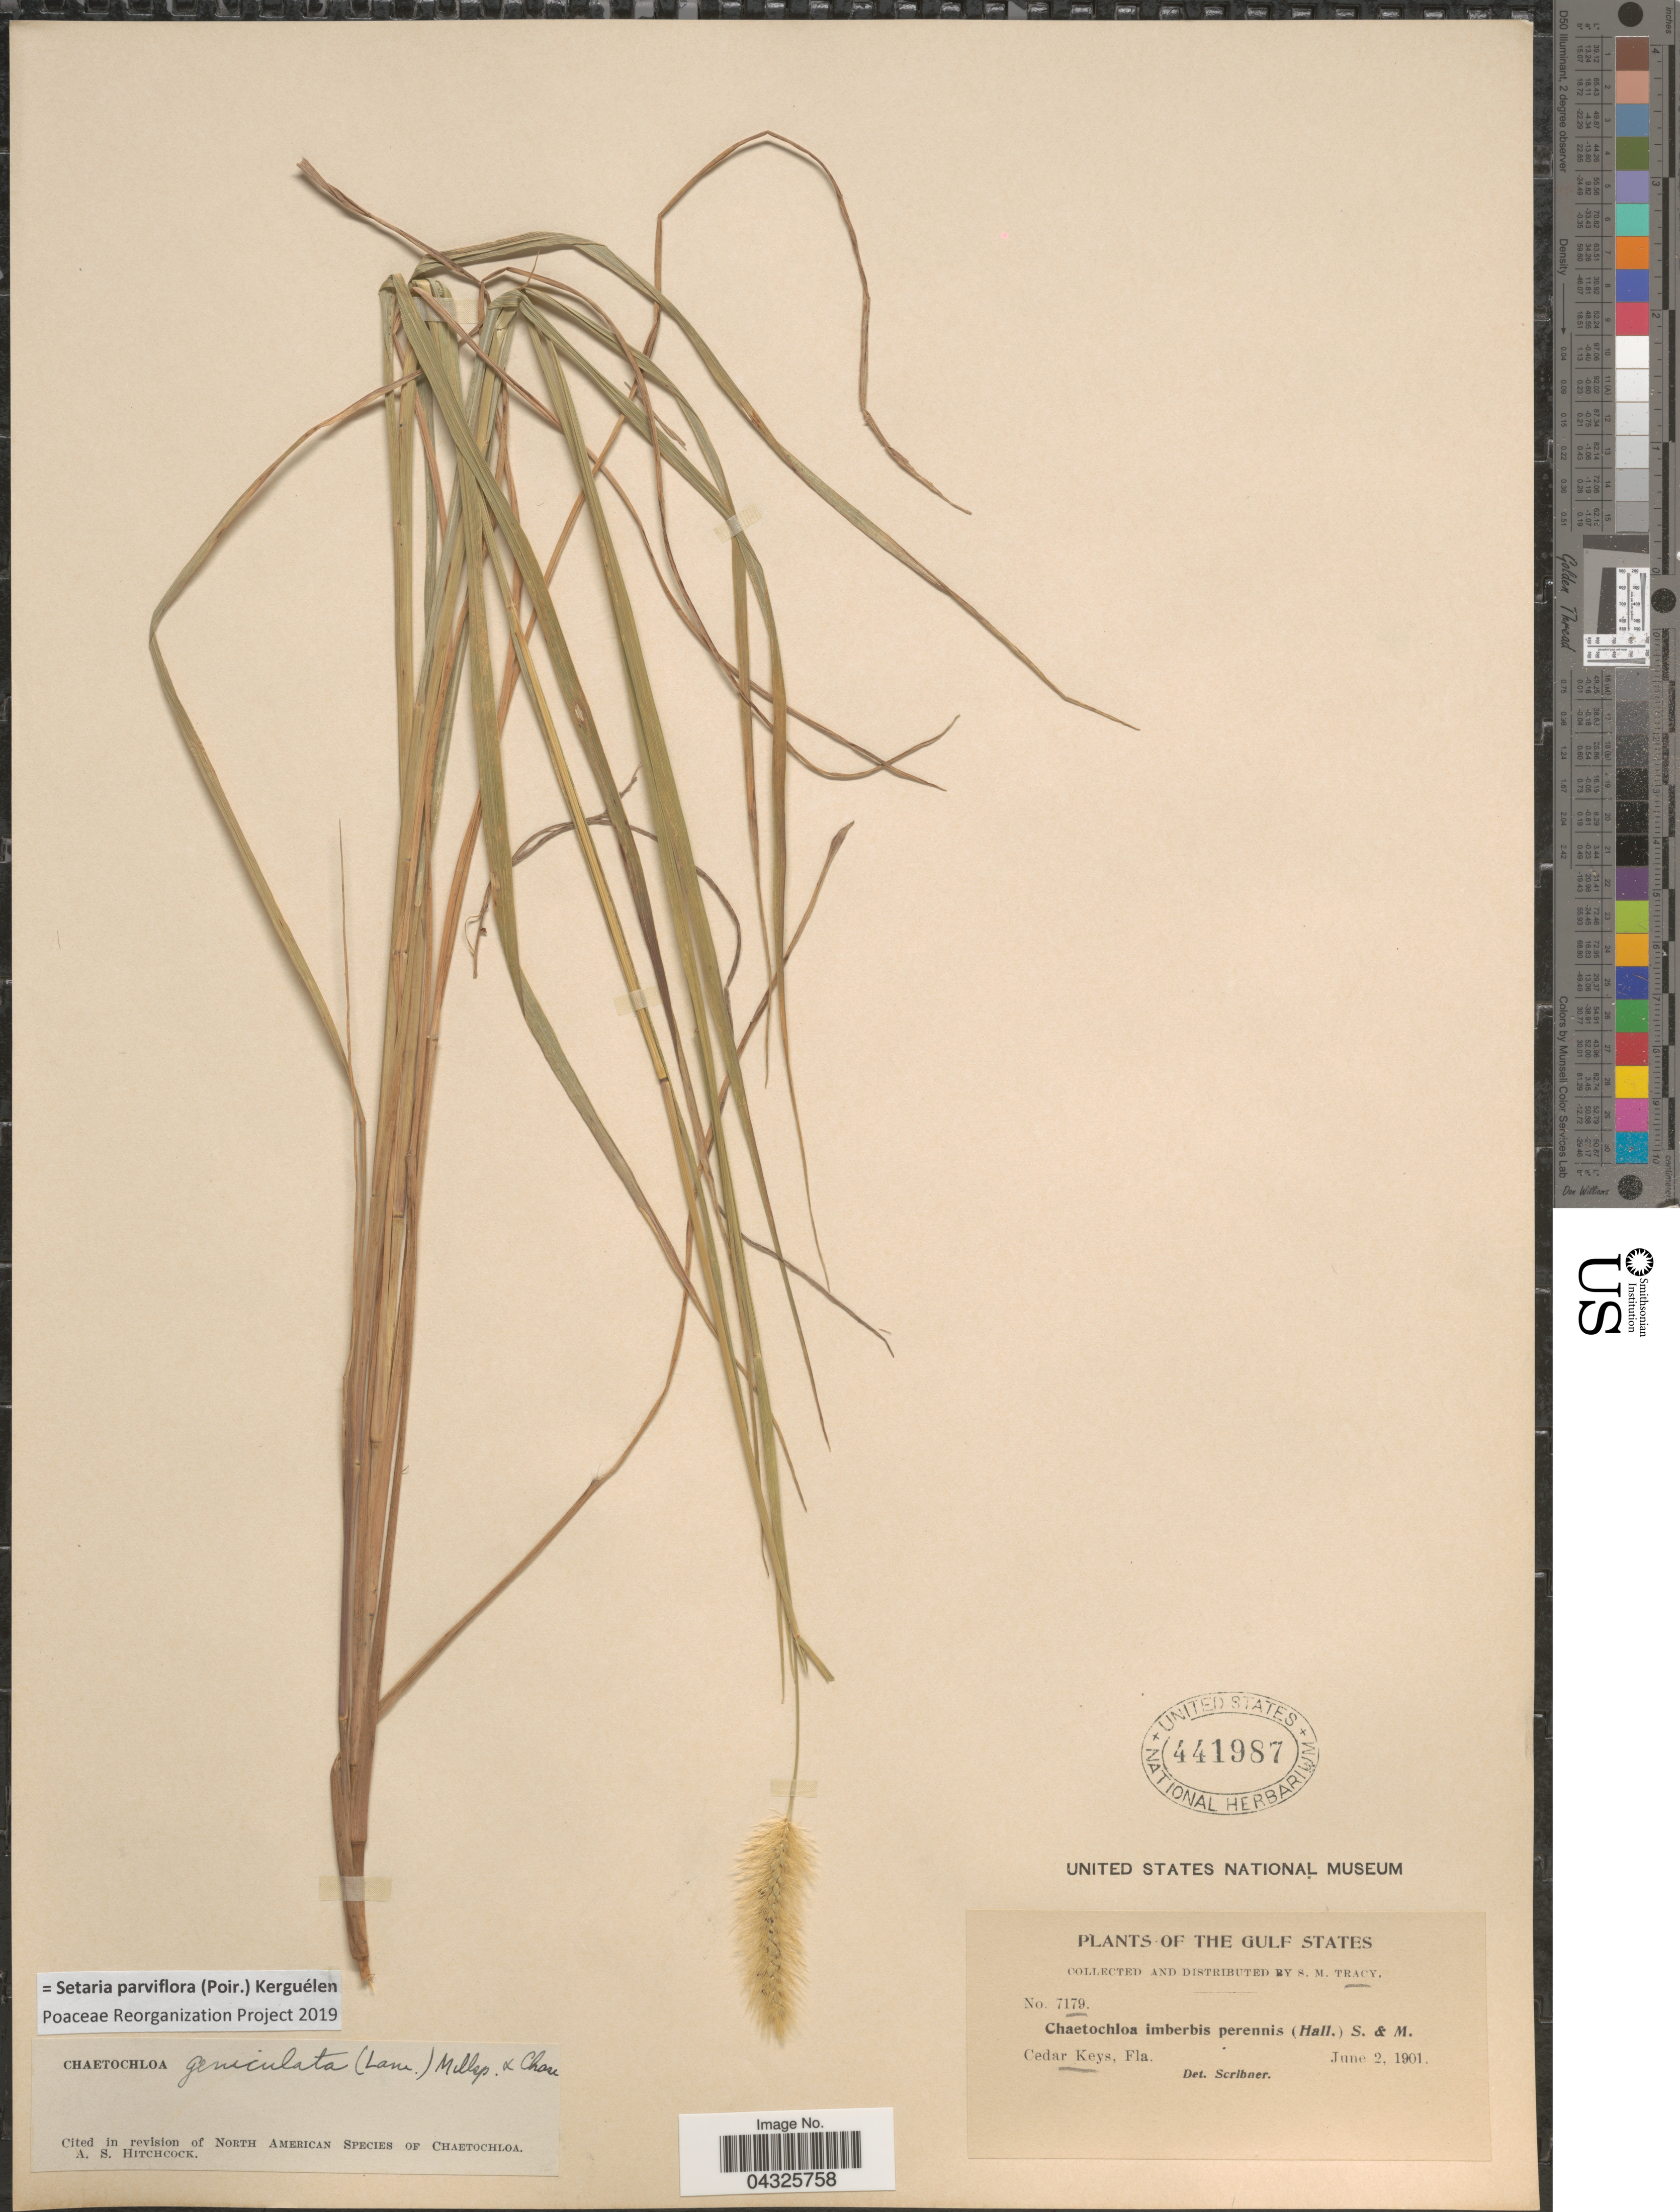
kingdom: Plantae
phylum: Tracheophyta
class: Liliopsida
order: Poales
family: Poaceae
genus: Setaria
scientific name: Setaria parviflora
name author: (Poir.) Kerguélen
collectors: S. M. Tracy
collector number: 7179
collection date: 1901-06-02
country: United States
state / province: Florida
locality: The Gulf States. Cedar Keys.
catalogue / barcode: US 441987